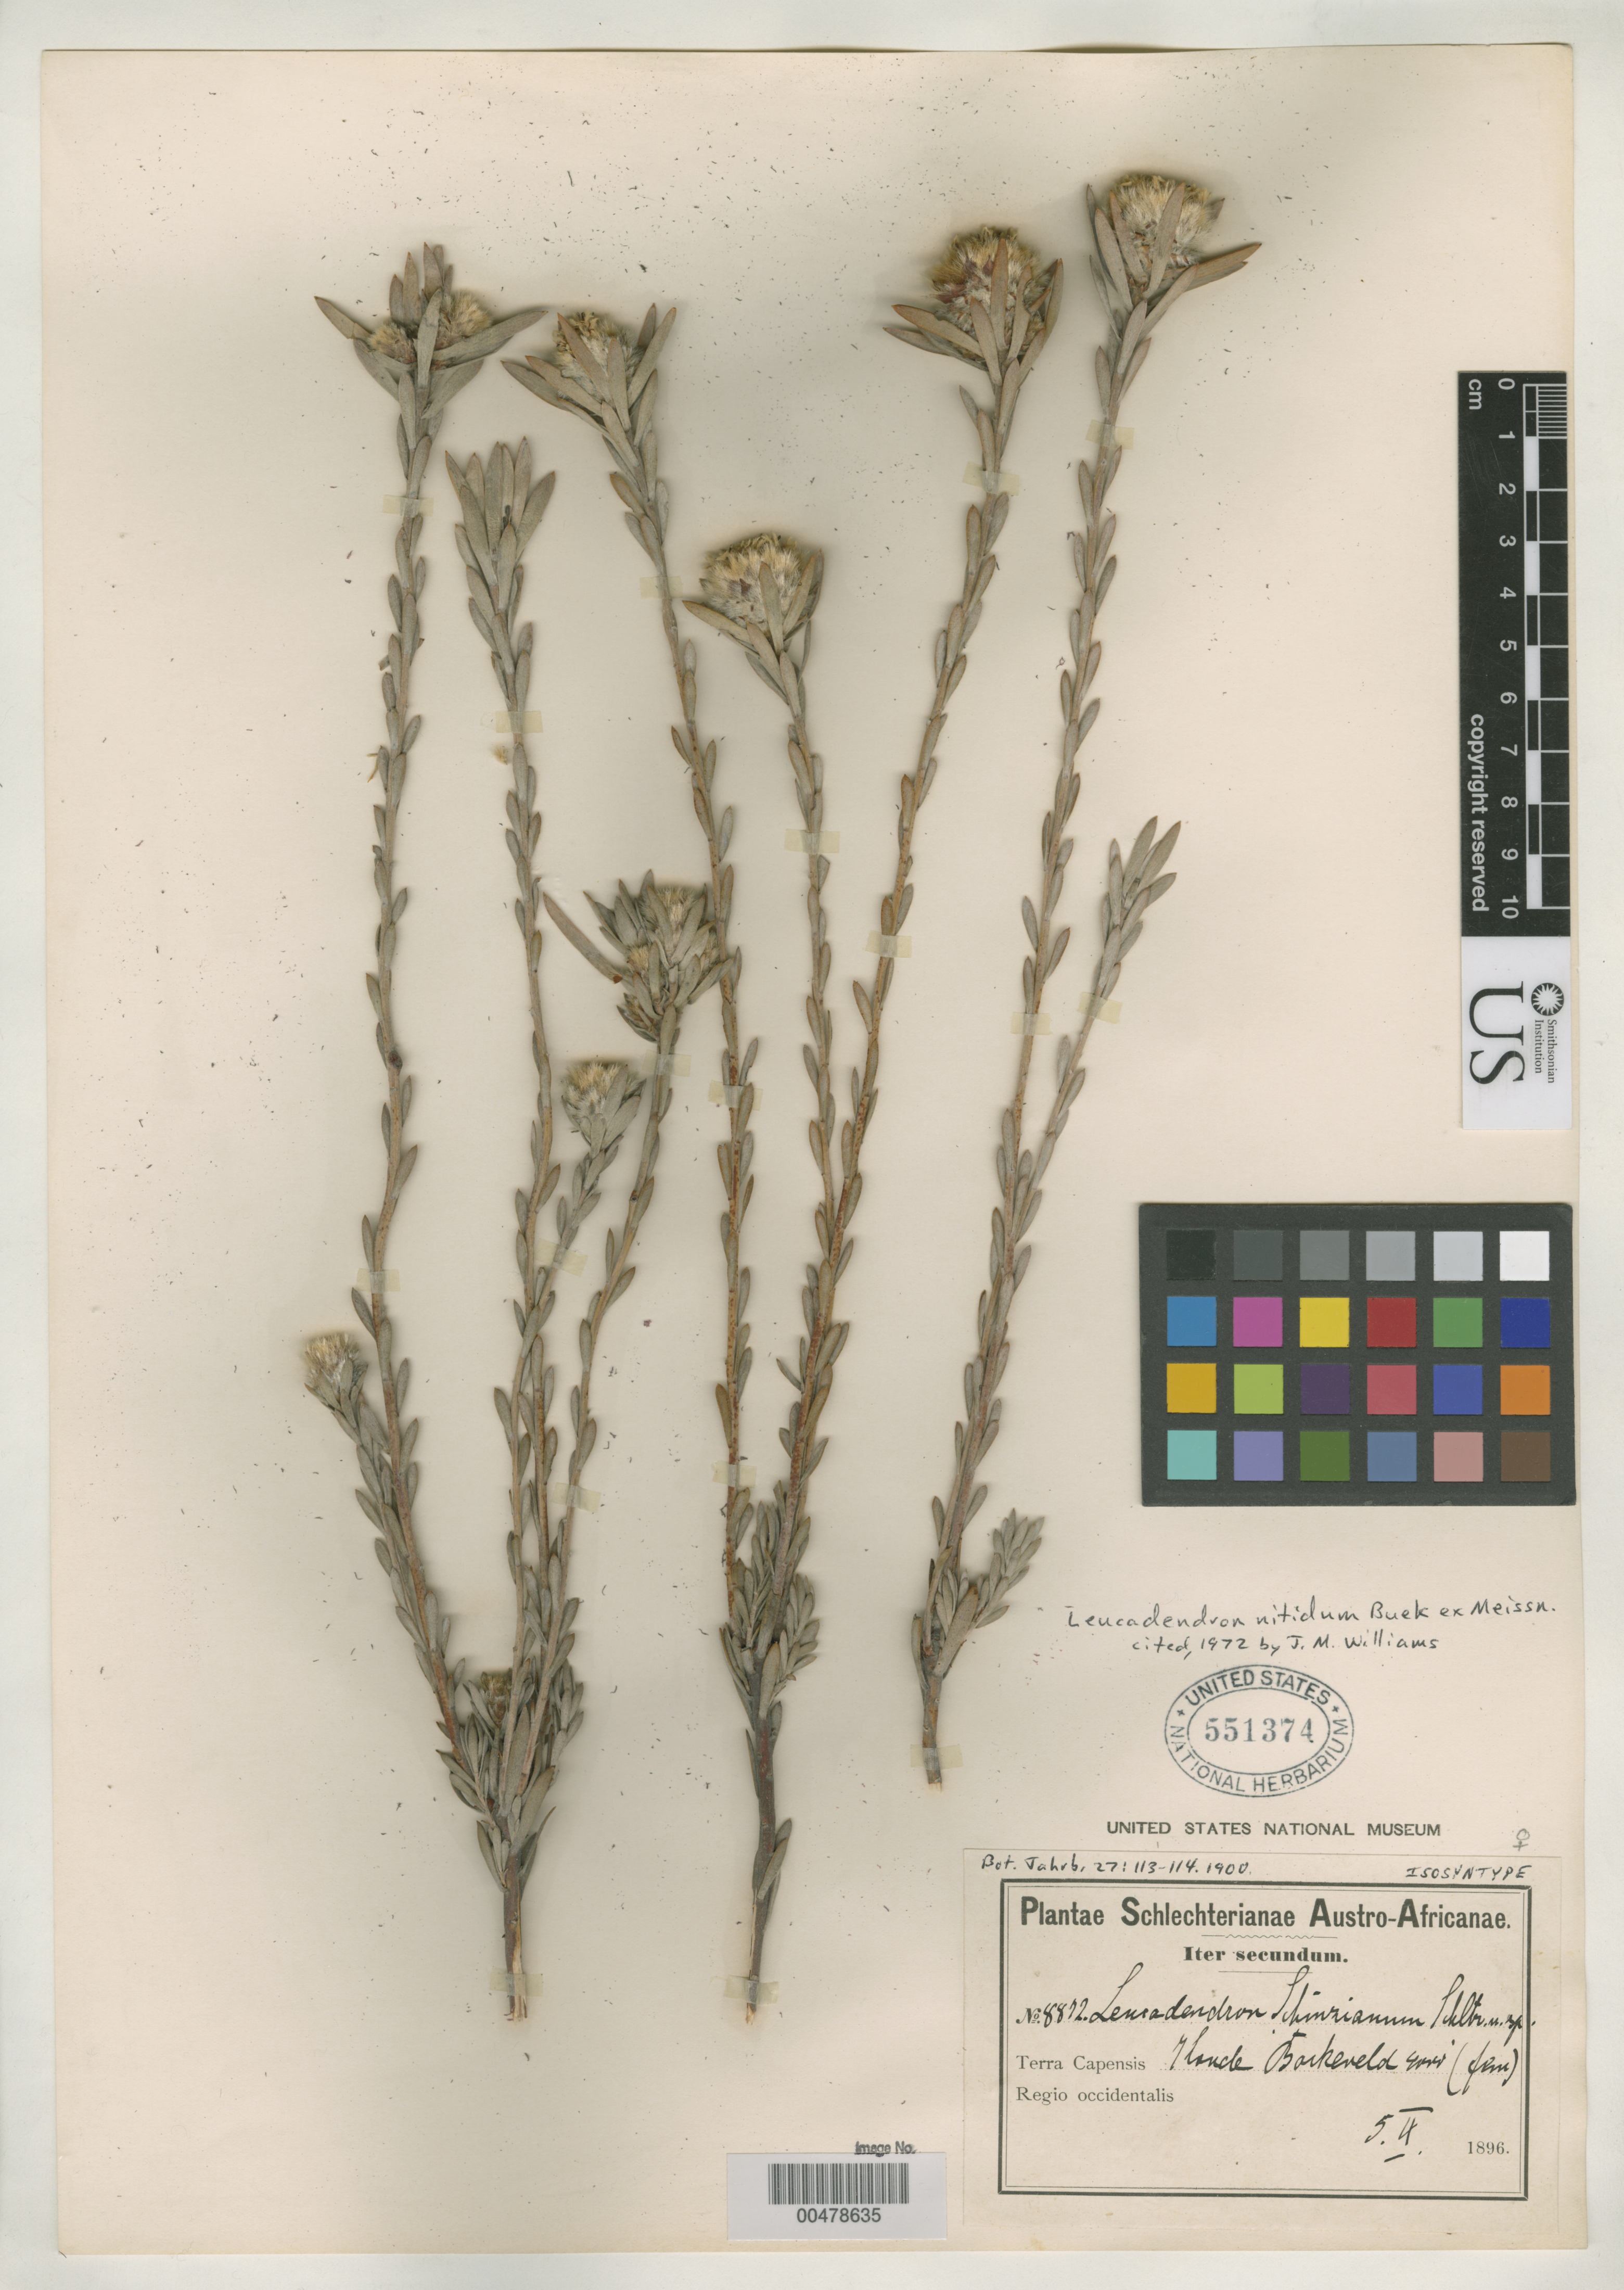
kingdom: Plantae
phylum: Tracheophyta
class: Magnoliopsida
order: Proteales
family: Proteaceae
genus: Leucadendron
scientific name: Leucadendron schinzianum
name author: Schltr.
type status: Isosyntype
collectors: F. R. R. Schlechter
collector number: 8872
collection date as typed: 05 Nov 1896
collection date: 1896-11-05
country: South Africa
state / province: Western Cape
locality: Koude bockeveld.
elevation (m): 1219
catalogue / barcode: US 551374